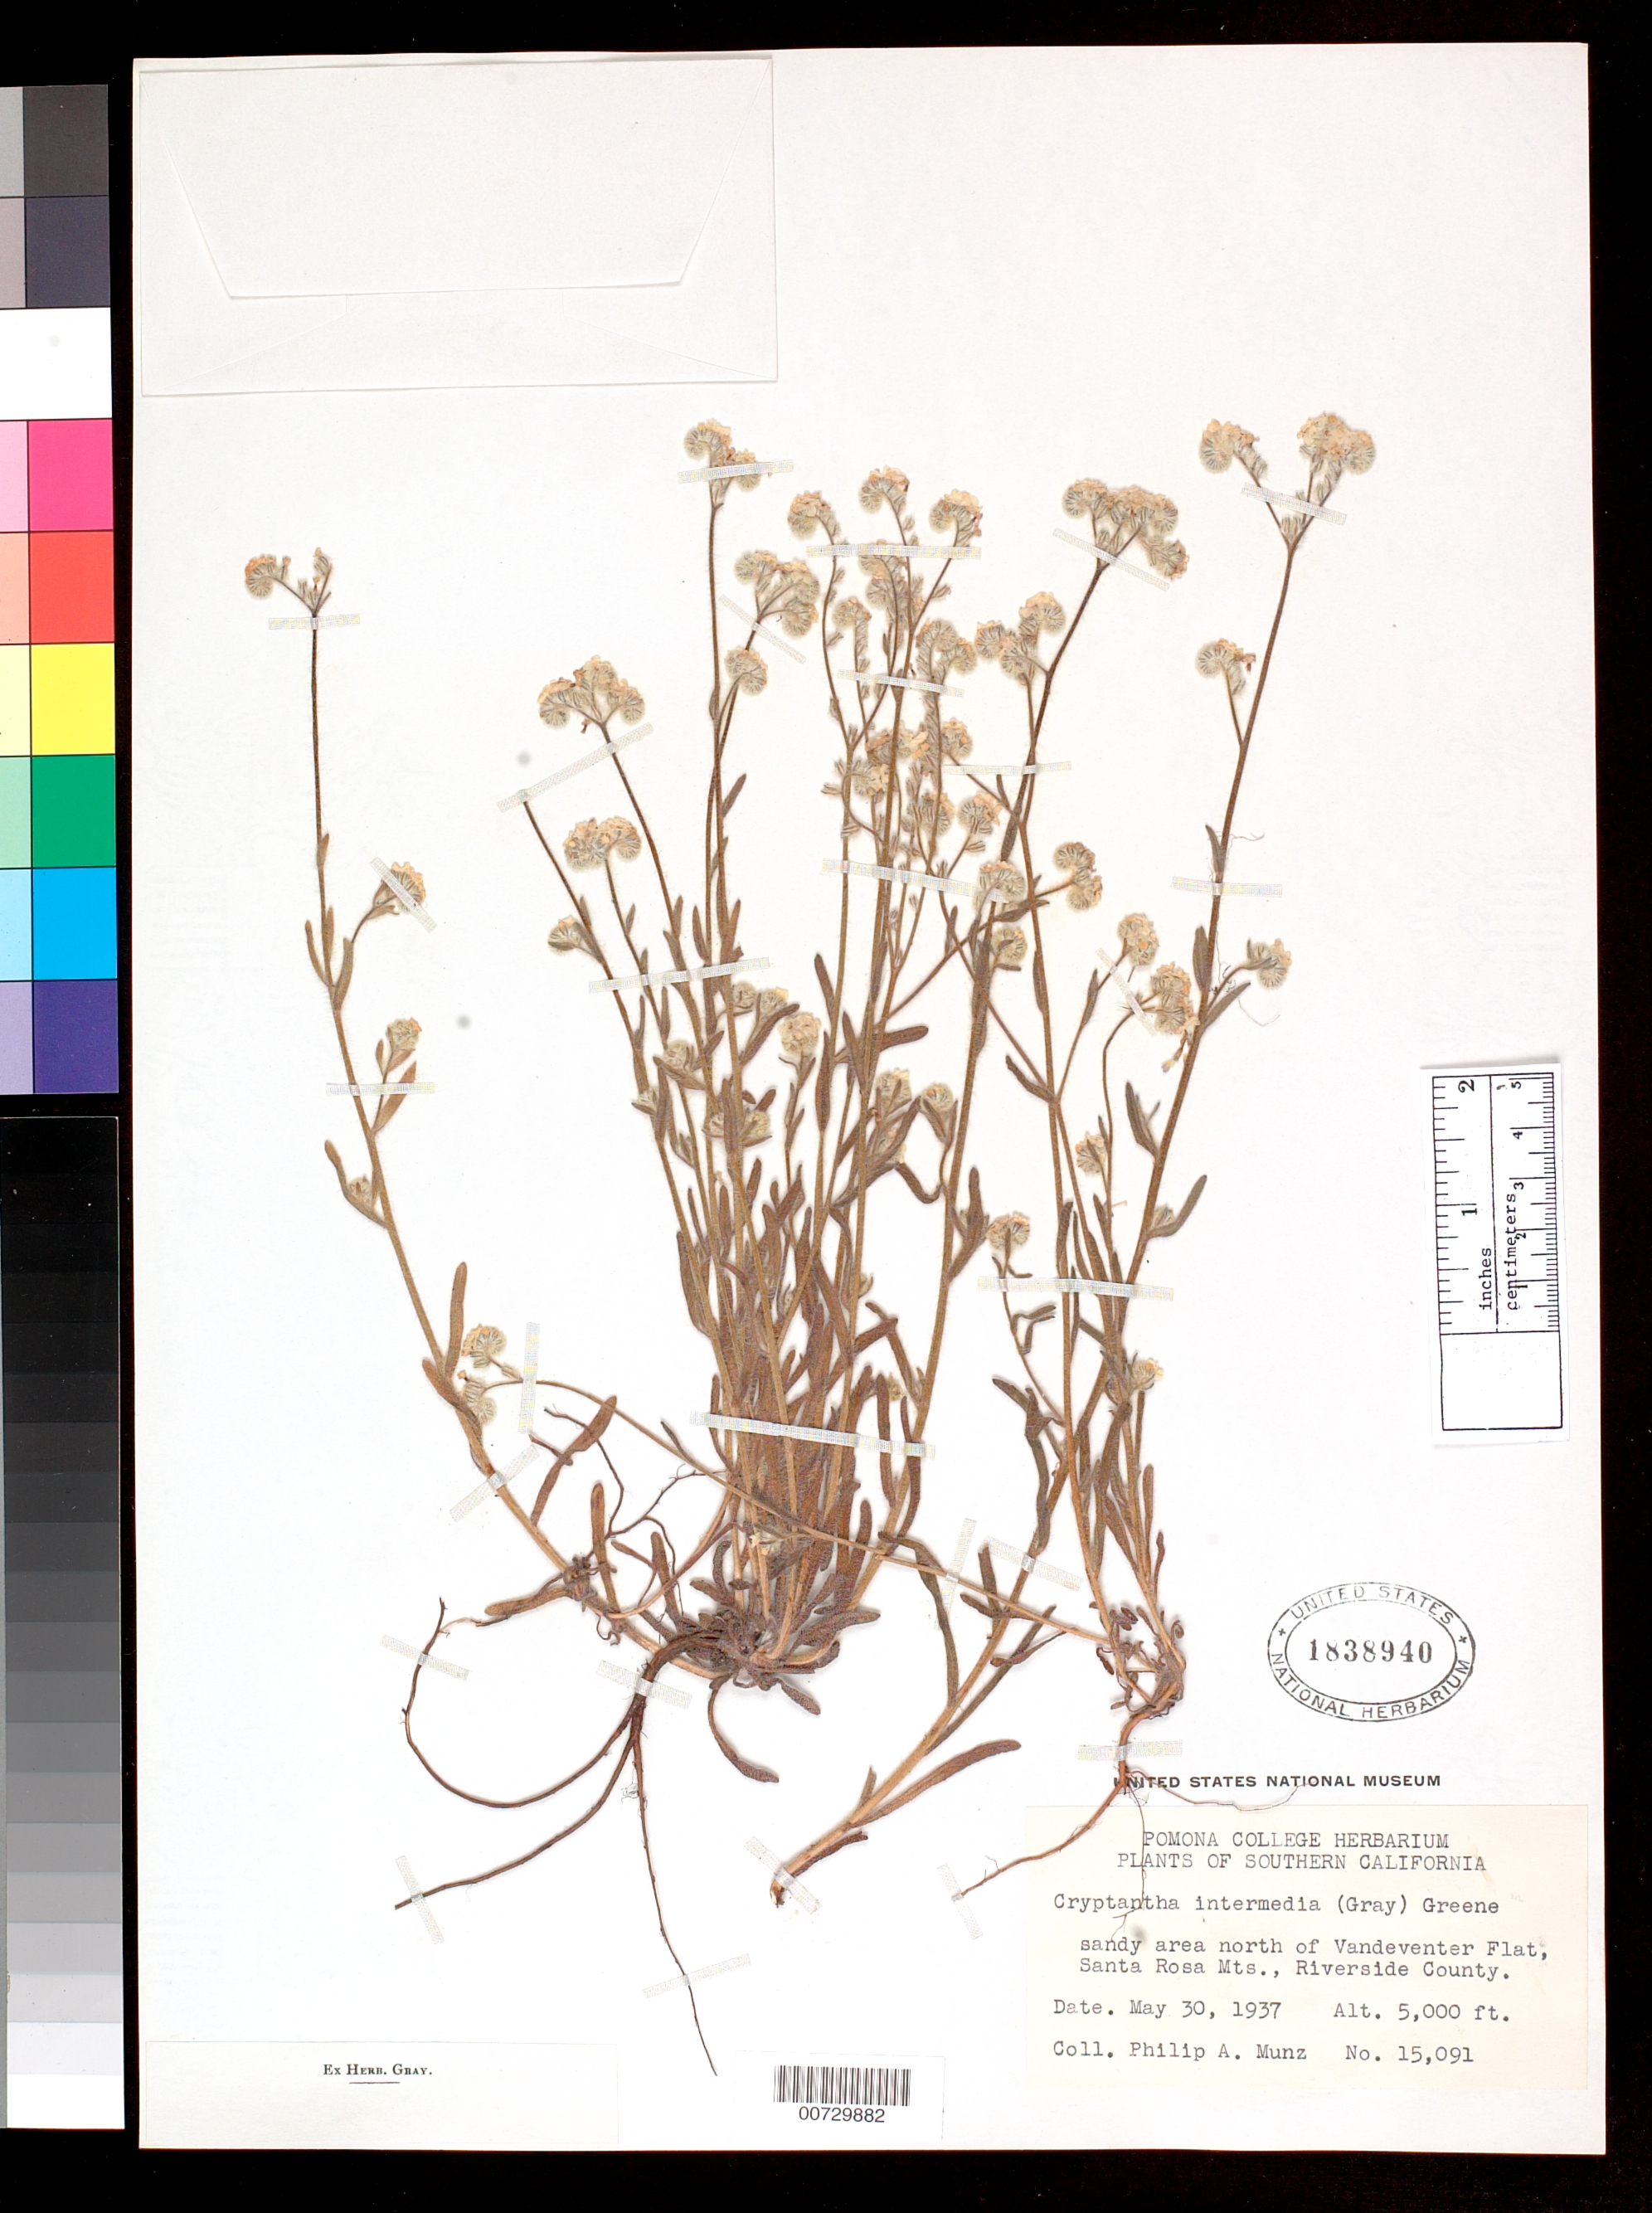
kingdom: Plantae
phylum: Tracheophyta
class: Magnoliopsida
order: Boraginales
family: Boraginaceae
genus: Cryptantha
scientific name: Cryptantha intermedia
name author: (A. Gray) Greene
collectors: P. A. Munz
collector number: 15091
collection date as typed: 30 May 1937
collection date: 1937-05-30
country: United States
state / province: California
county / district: Riverside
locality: Sandy area north of Vandeventer Flat; Santa Rosa Mts.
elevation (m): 1524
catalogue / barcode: US 1838940